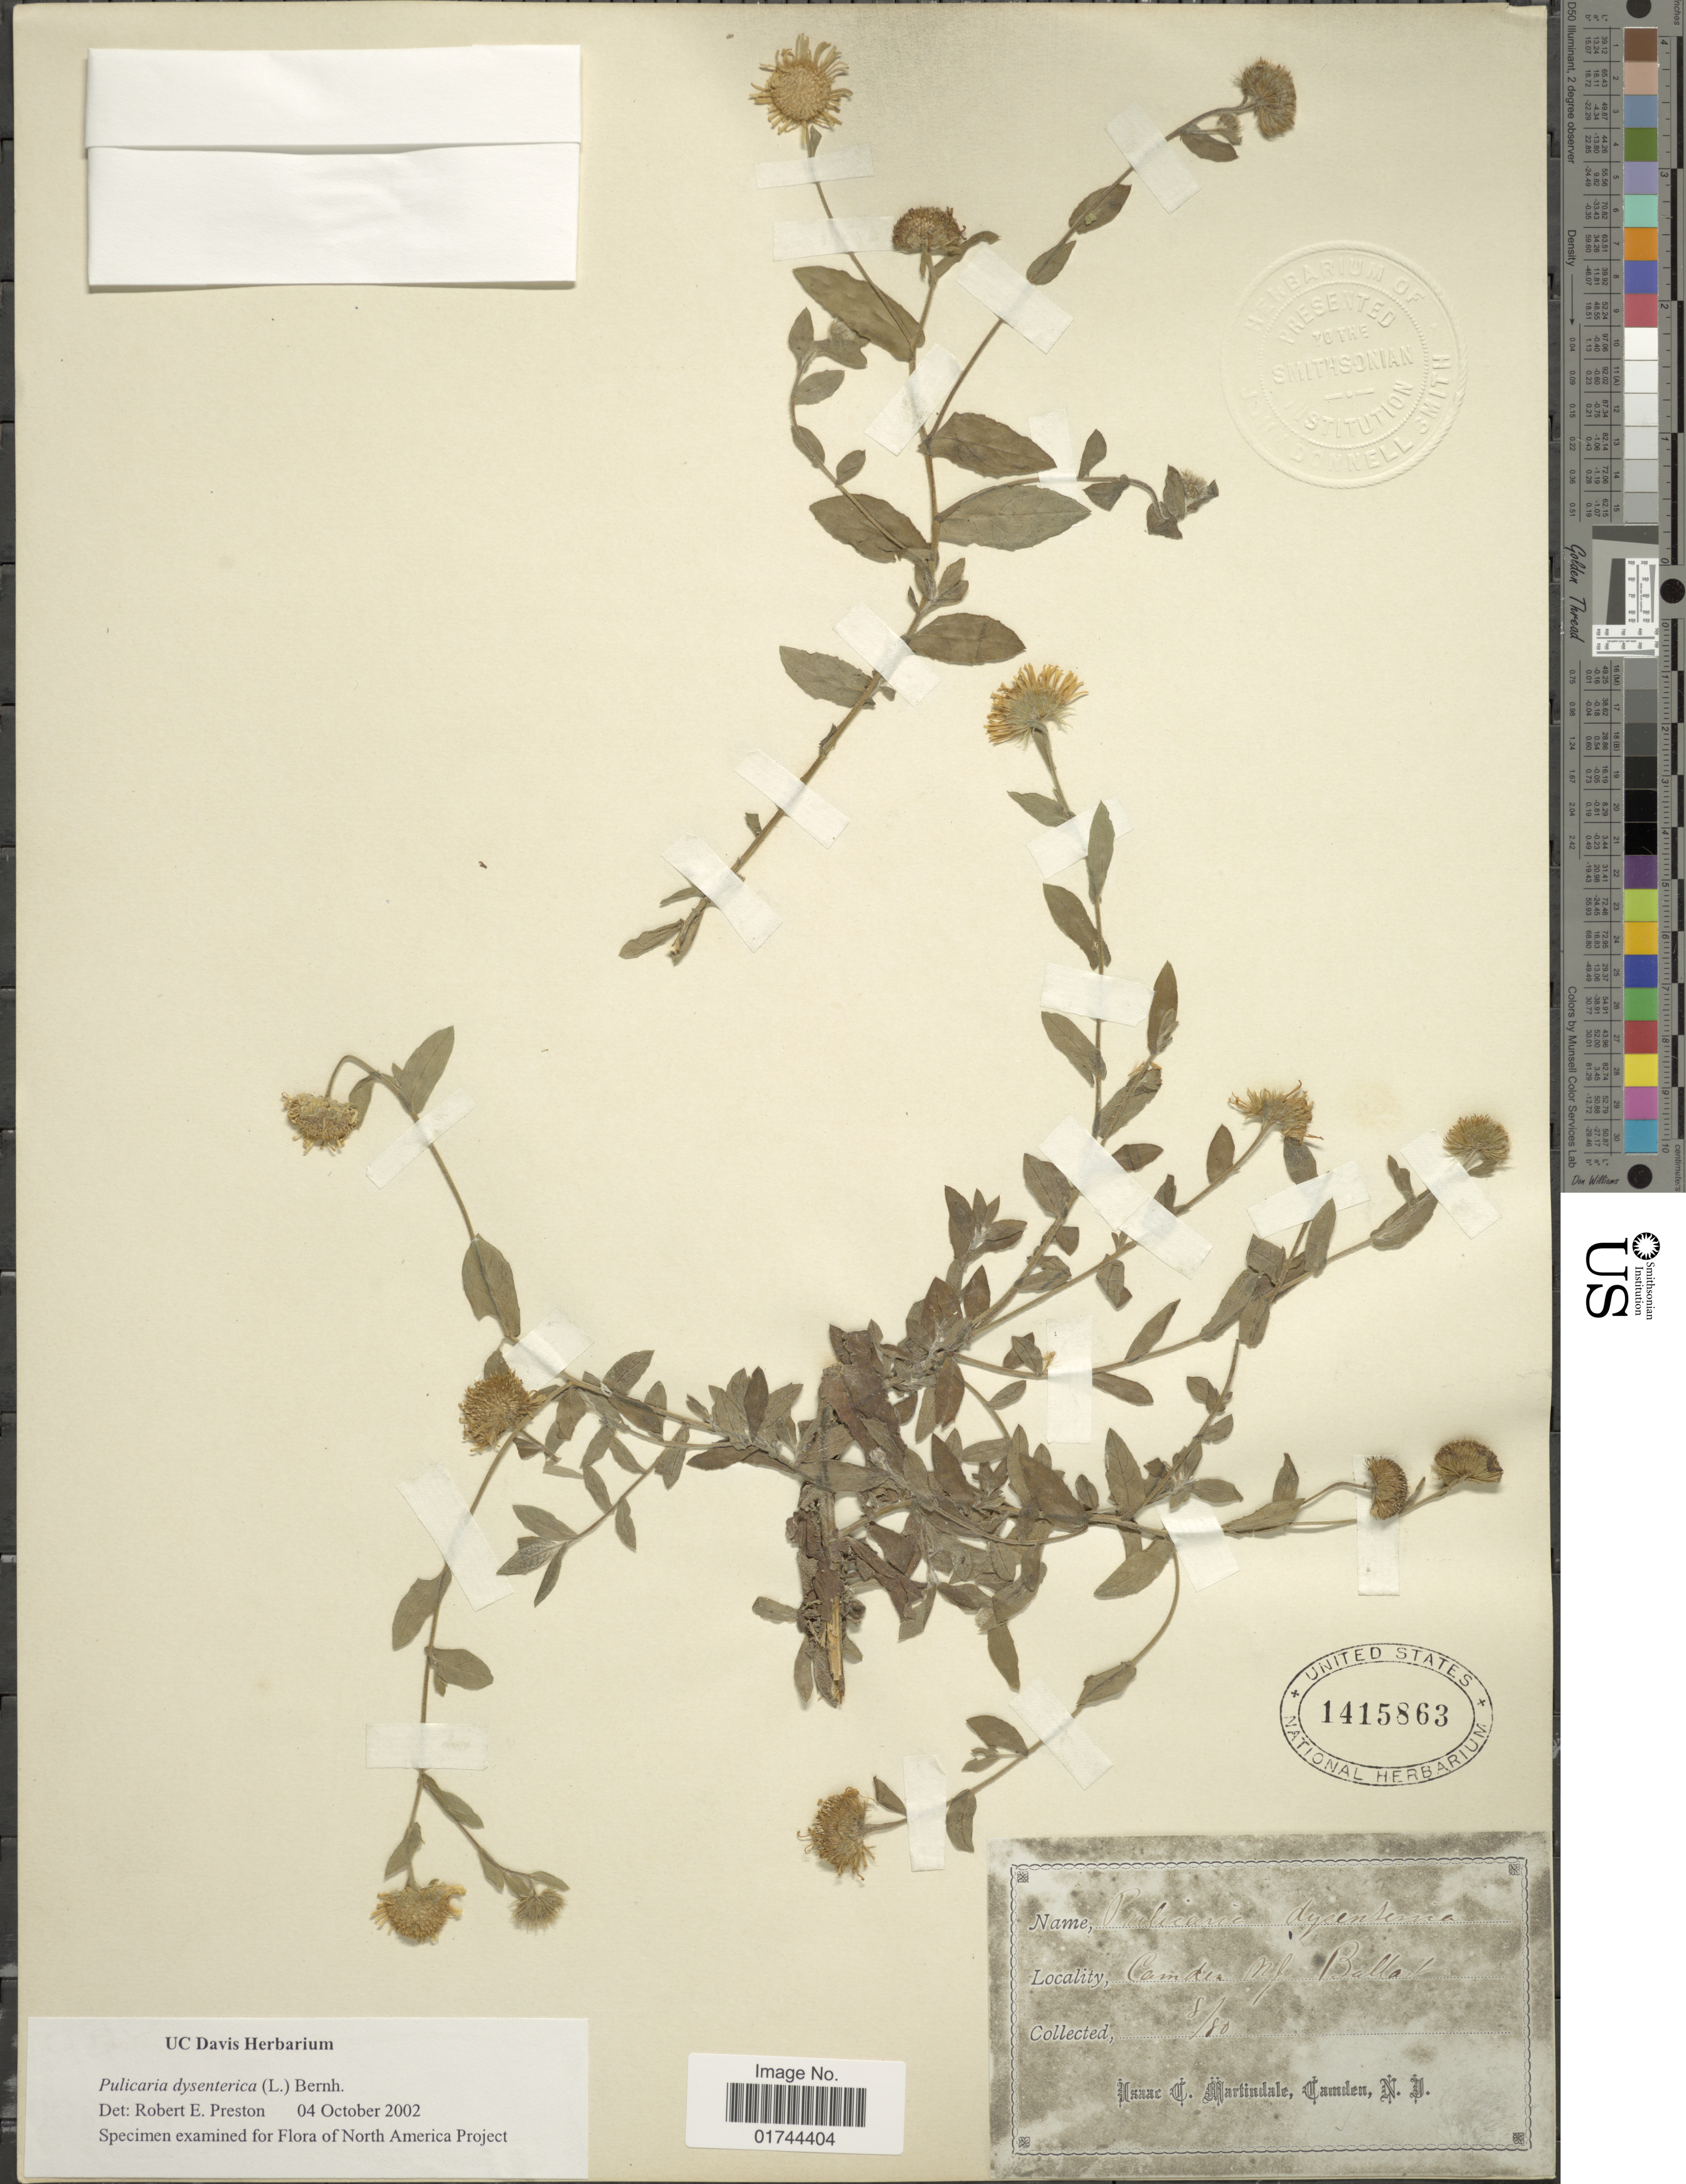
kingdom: Plantae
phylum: Tracheophyta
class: Magnoliopsida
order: Asterales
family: Asteraceae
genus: Pulicaria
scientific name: Pulicaria dysenterica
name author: (L.) Bernh.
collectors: I. C. Martindale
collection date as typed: Transcribed d/m/y: /8/80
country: United States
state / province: New Jersey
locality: Camden, balla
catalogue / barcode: US 1415863